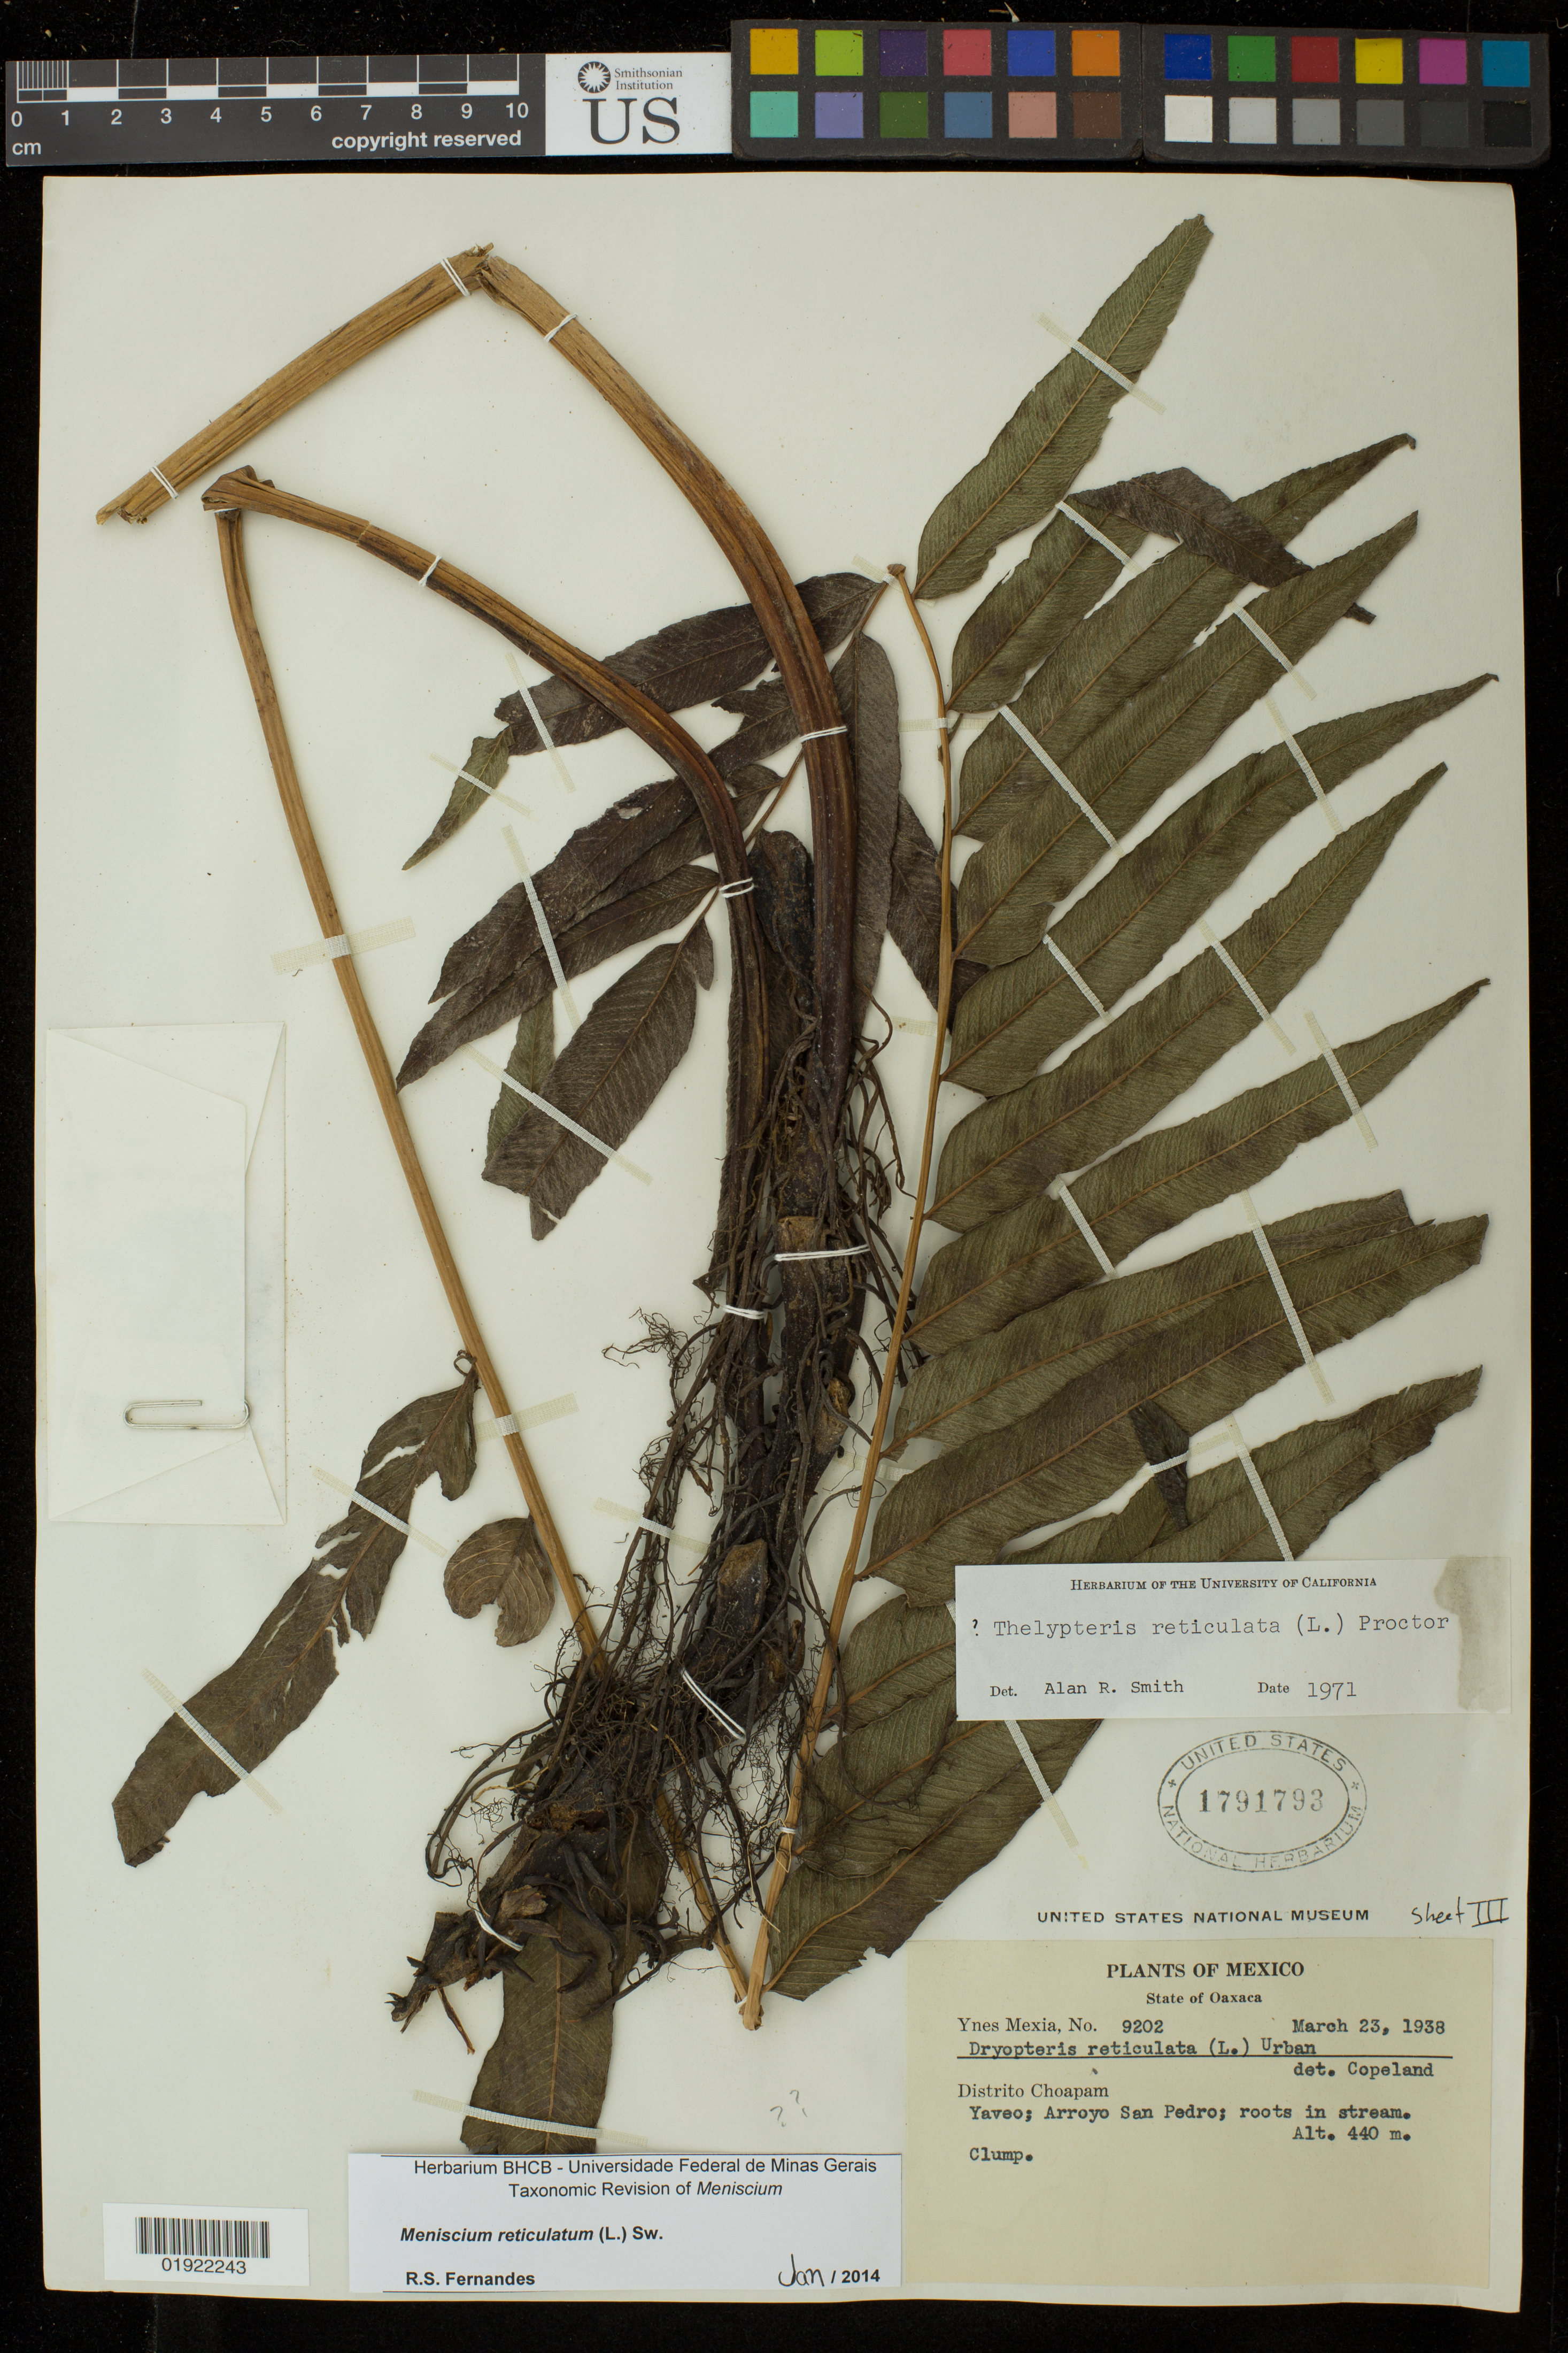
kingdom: Plantae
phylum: Tracheophyta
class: Polypodiopsida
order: Polypodiales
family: Thelypteridaceae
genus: Meniscium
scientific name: Meniscium reticulatum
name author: (L.) Sw.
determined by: Fernandes, R. S.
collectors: Y. Mexia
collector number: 9202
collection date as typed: March 23, 1938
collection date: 1938-03-23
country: Mexico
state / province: Oaxaca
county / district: Choapam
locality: Yaveo; Arroyo San Pedro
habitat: roots in stream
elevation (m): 440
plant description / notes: Sheet III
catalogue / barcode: US 1791793